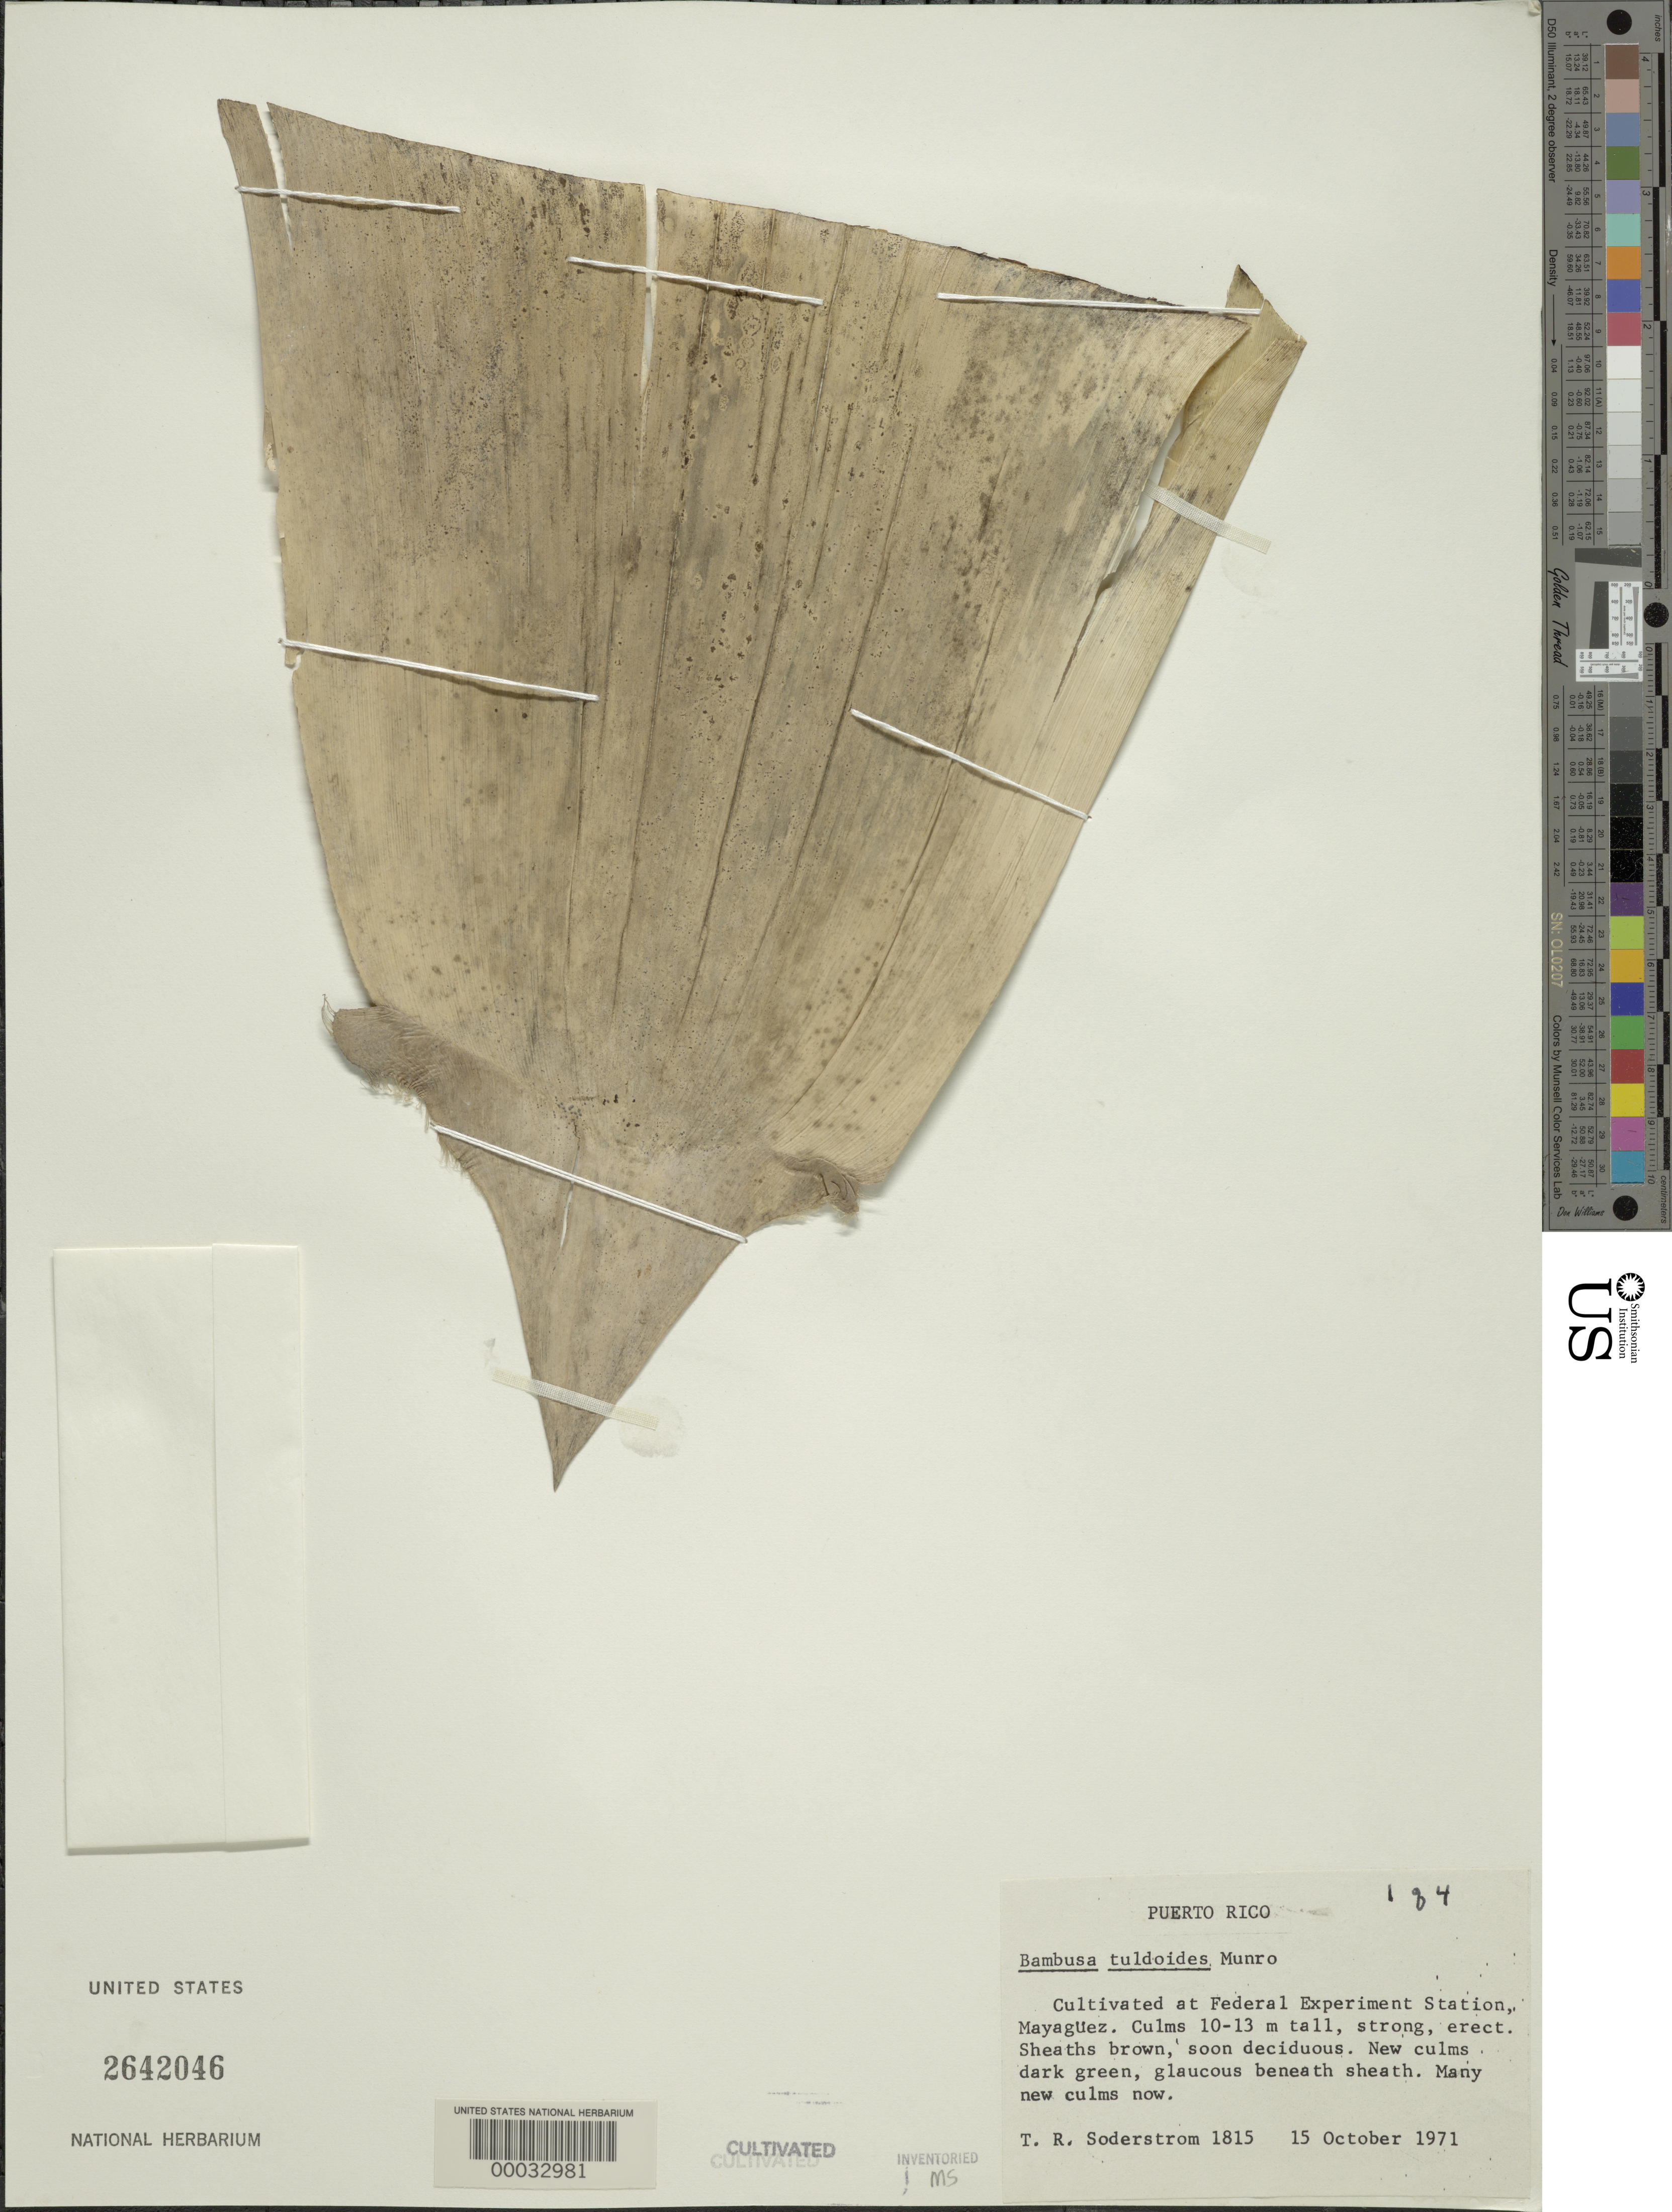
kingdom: Plantae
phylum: Tracheophyta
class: Liliopsida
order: Poales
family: Poaceae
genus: Bambusa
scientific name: Bambusa tuldoides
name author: Munro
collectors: T. R. Soderstrom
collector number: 1815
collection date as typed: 15 Oct 1971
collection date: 1971-10-15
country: Puerto Rico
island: Greater Antilles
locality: Federal experimental station-mayeguez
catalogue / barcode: US 2642046